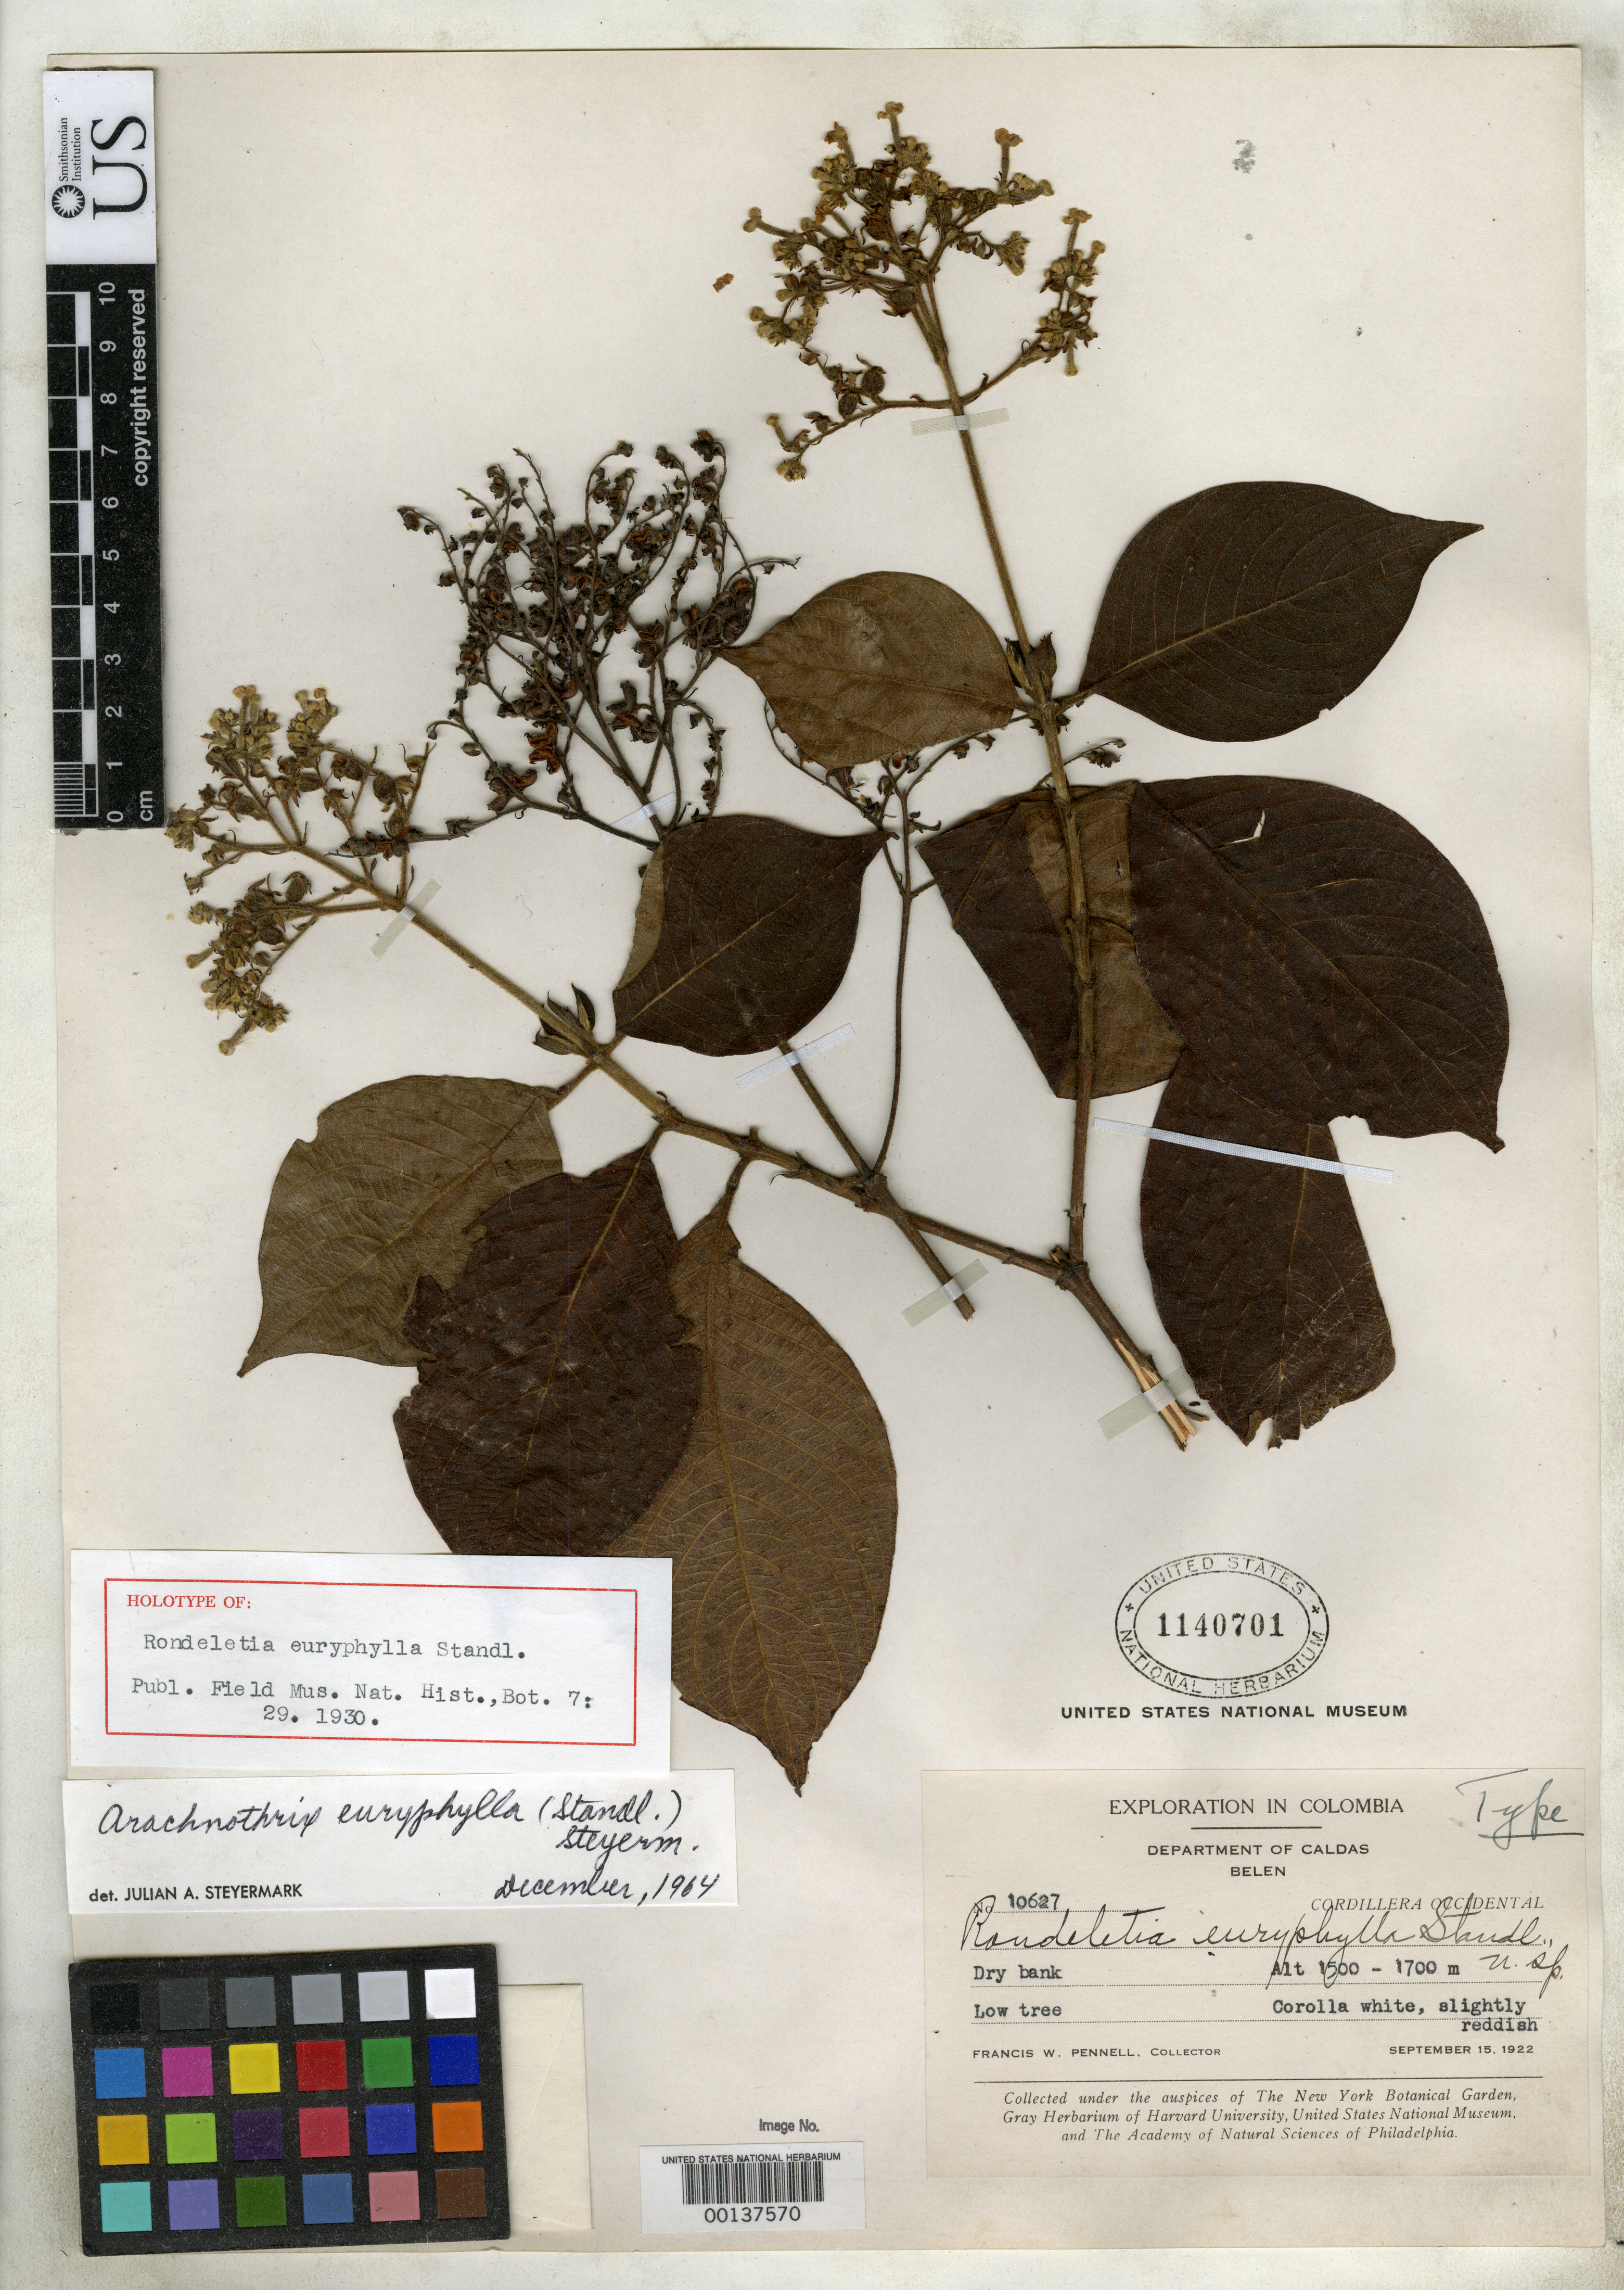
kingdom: Plantae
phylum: Tracheophyta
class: Magnoliopsida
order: Gentianales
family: Rubiaceae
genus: Rondeletia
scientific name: Rondeletia euryphylla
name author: Standl.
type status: Holotype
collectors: F. W. Pennell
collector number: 10627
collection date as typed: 15 Sep 1922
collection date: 1922-09-15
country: Colombia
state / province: Caldas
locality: Belem.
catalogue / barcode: US 1140701